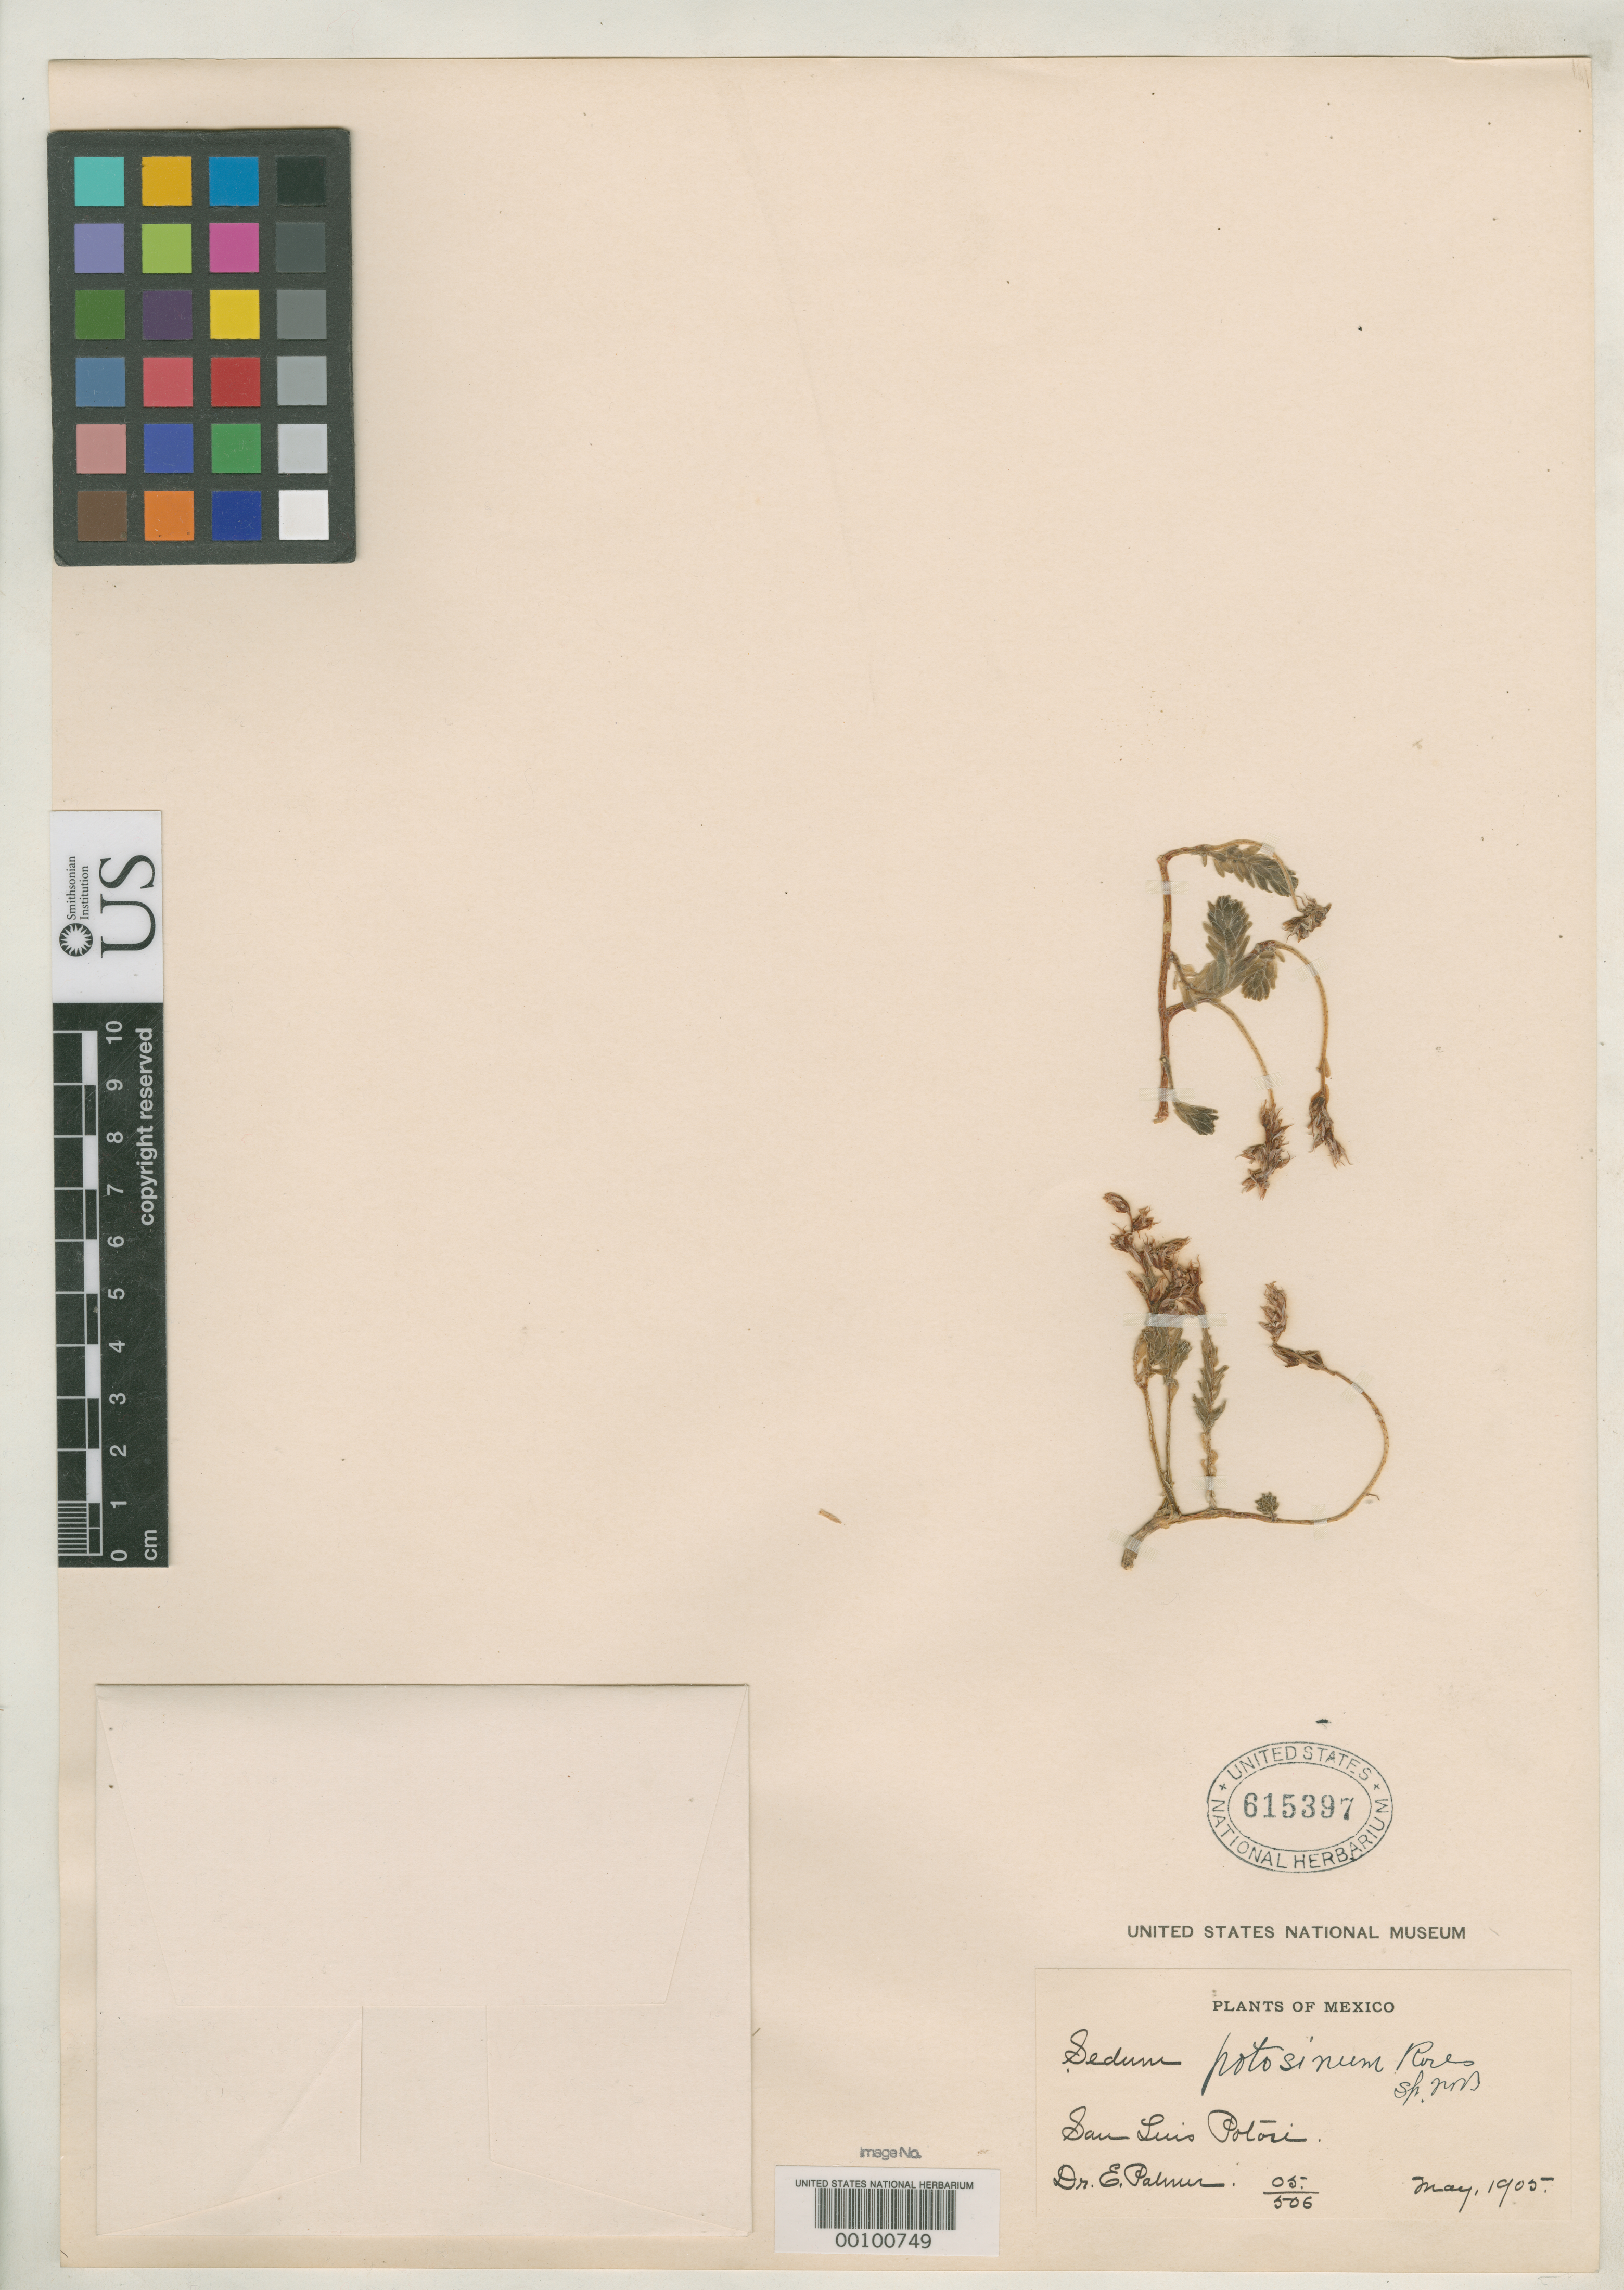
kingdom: Plantae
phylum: Tracheophyta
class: Magnoliopsida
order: Saxifragales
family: Crassulaceae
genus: Sedum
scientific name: Sedum potosinum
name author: Rose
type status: Holotype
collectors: E. Palmer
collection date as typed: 1905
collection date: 1905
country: Mexico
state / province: San Luis Potosi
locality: San Luis Potosi.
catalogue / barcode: US 615397